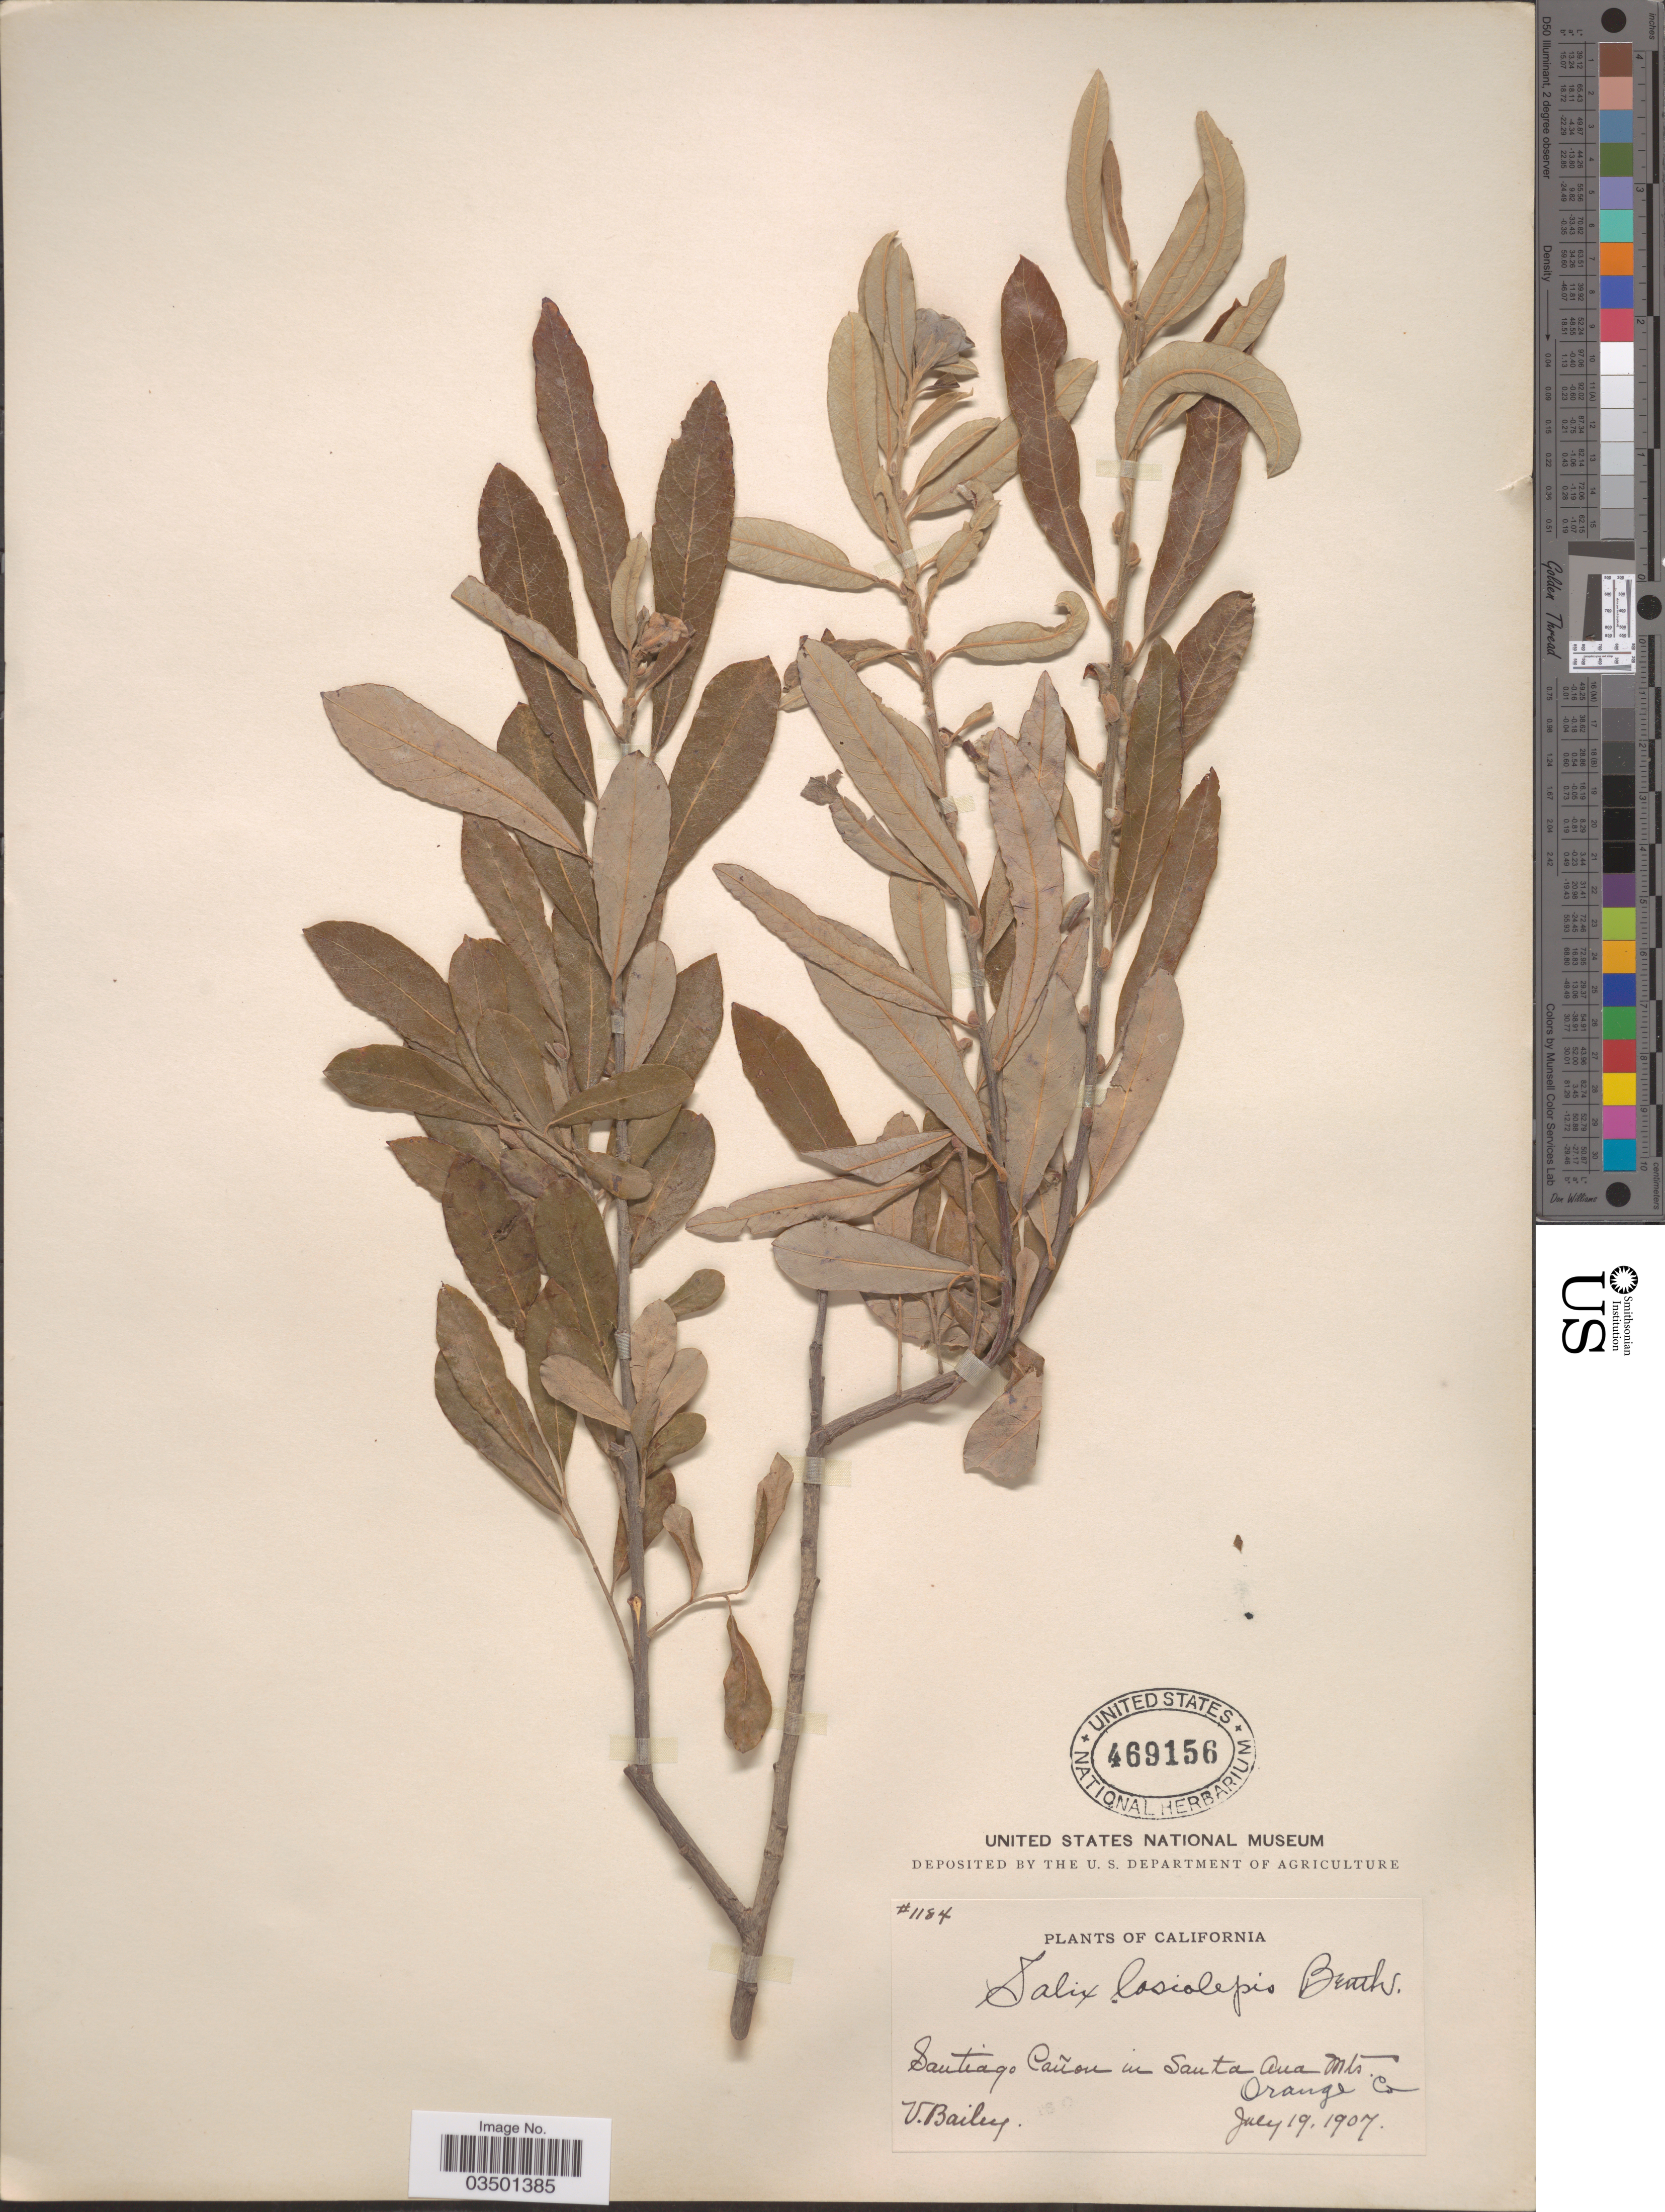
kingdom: Plantae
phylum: Tracheophyta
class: Magnoliopsida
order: Malpighiales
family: Salicaceae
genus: Salix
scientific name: Salix lasiolepis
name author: Benth.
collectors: V. Bailey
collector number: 1184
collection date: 1907-07-19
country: United States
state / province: California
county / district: Orange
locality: Santiago Cañon in Santa Ana Mts., Orange Co.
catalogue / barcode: US 469156